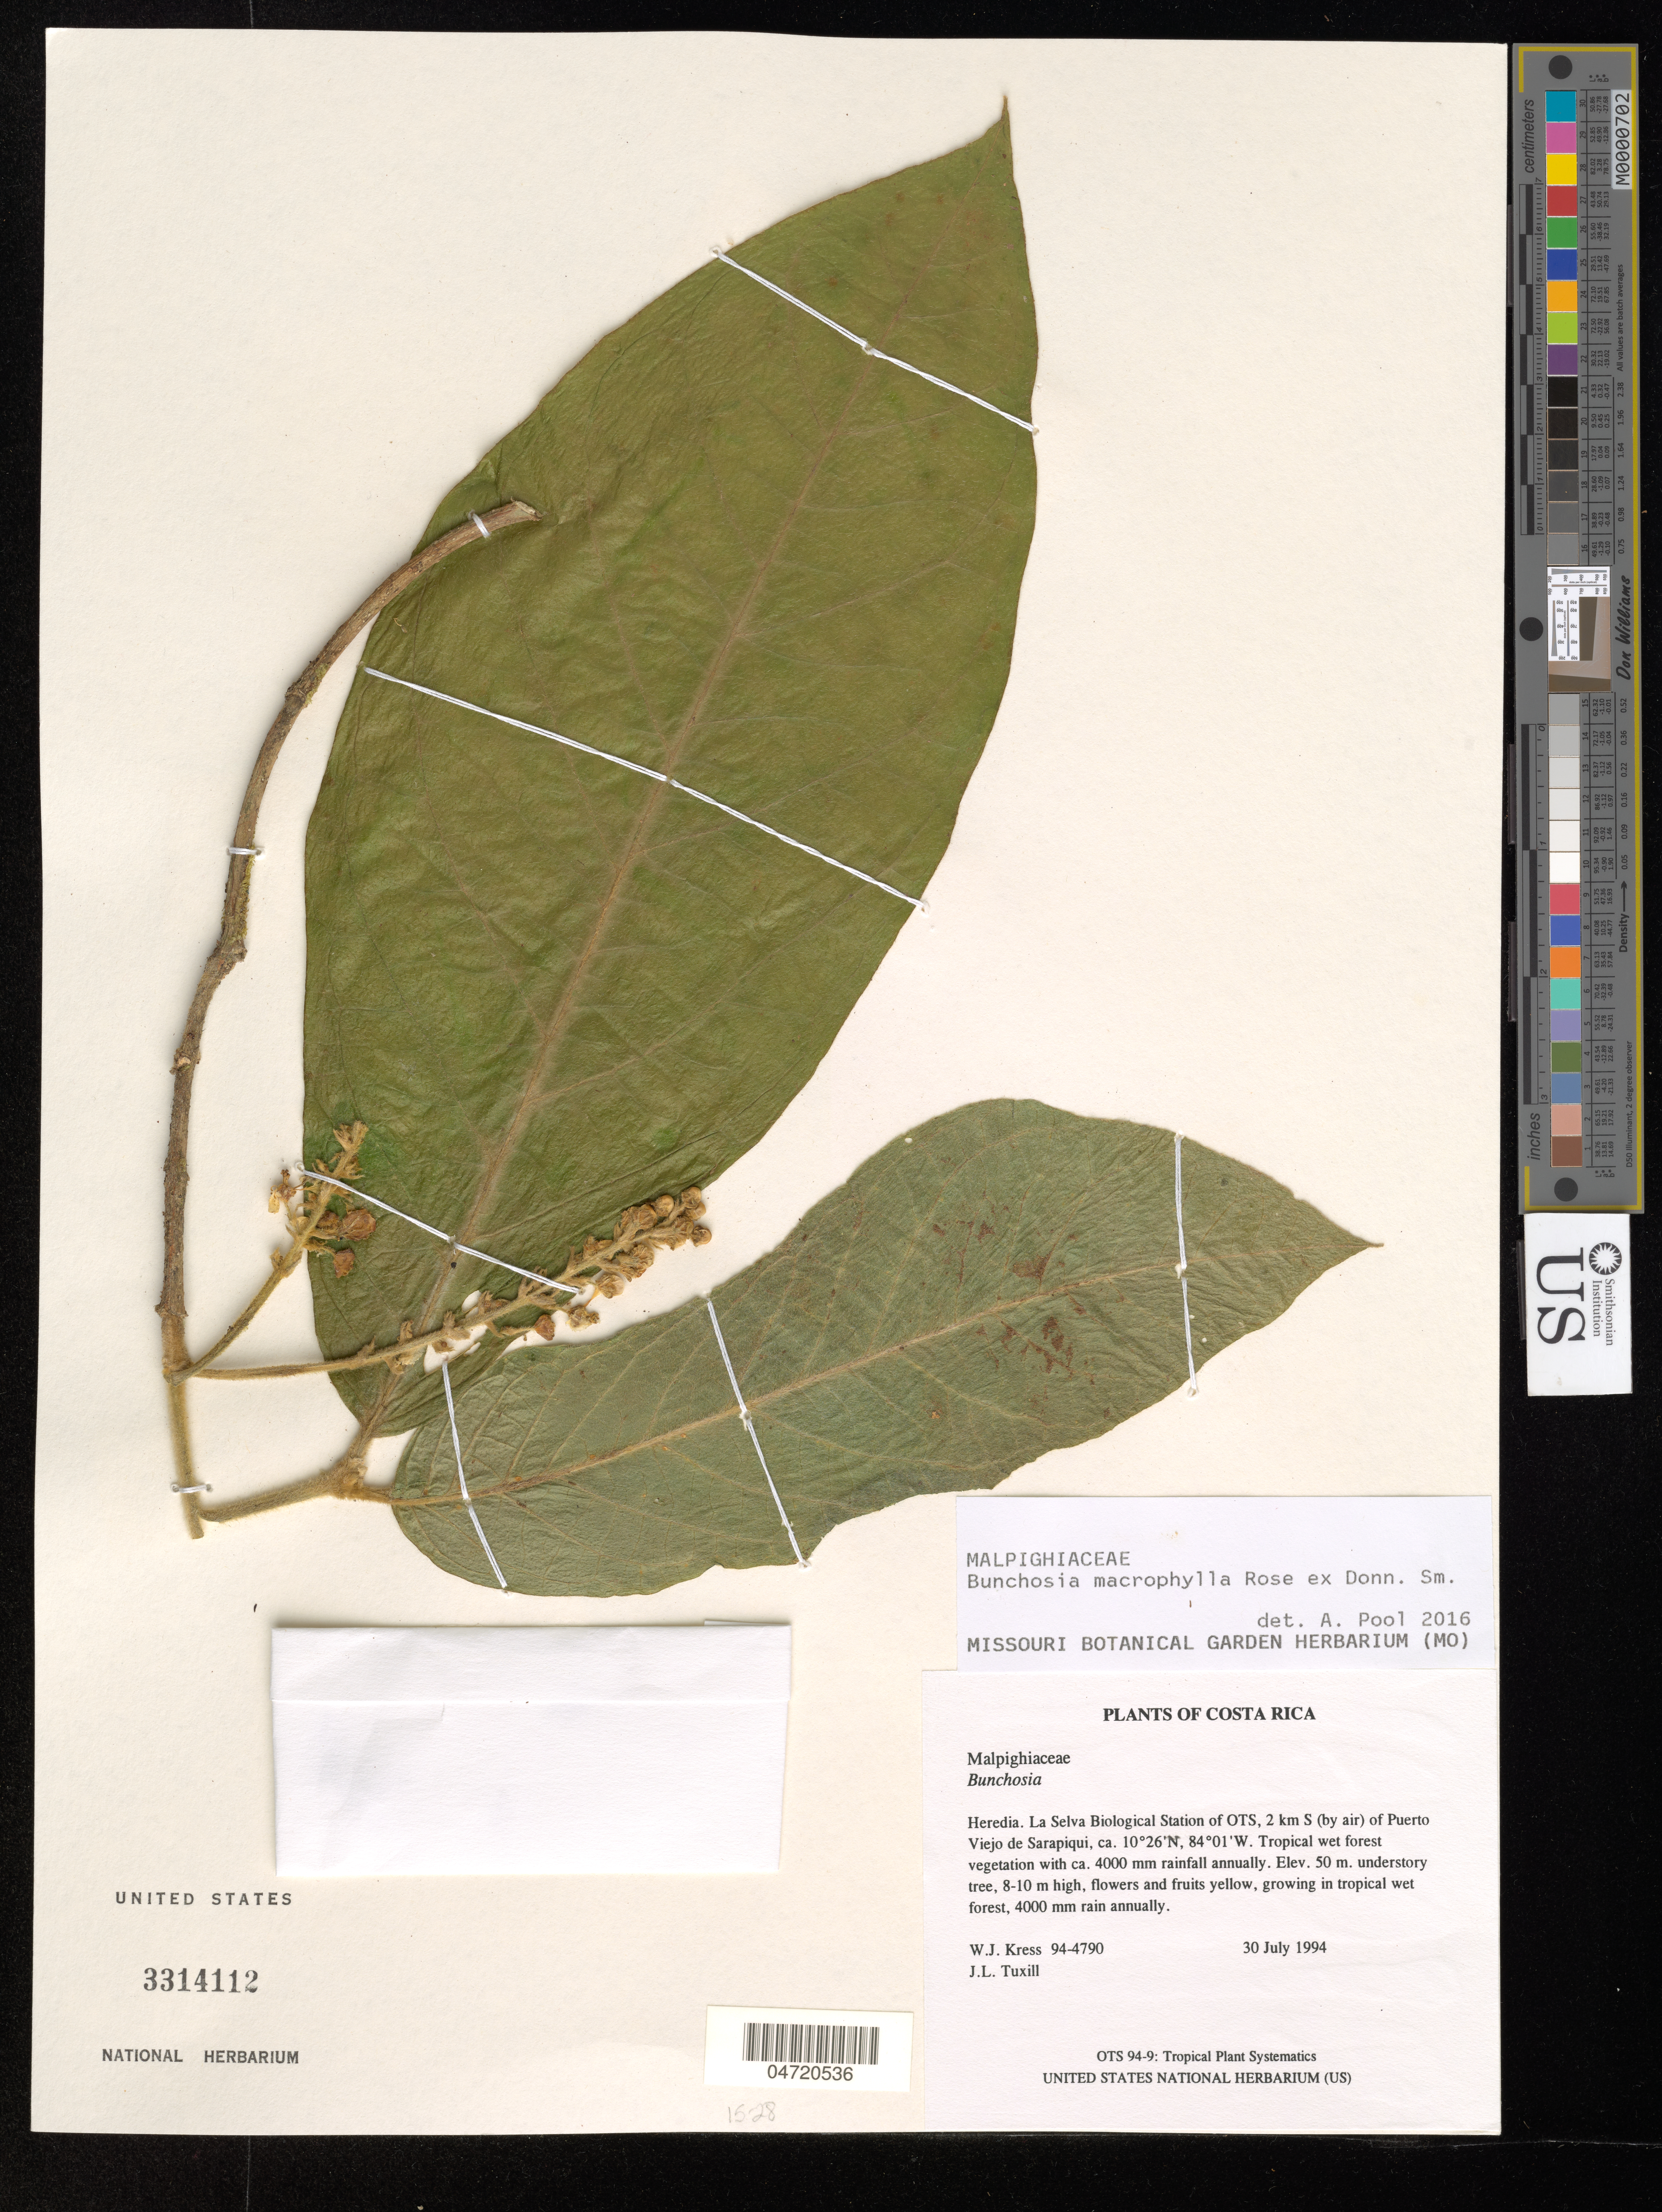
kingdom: Plantae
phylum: Tracheophyta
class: Magnoliopsida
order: Malpighiales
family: Malpighiaceae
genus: Bunchosia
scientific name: Bunchosia macrophylla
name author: Rose ex Donn. Sm. in Pittier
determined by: Pool, A., (MO), Missouri Botanical Garden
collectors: J. Kress & J. Tuxill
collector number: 94-4790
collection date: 1994-07-30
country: Costa Rica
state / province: Heredia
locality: La Selva Biological Station of OTS, 2 km S (by air) of Puerto Viejo de Sarapiqui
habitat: Growing in tropical wet forest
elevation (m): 50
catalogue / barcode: US 3314112